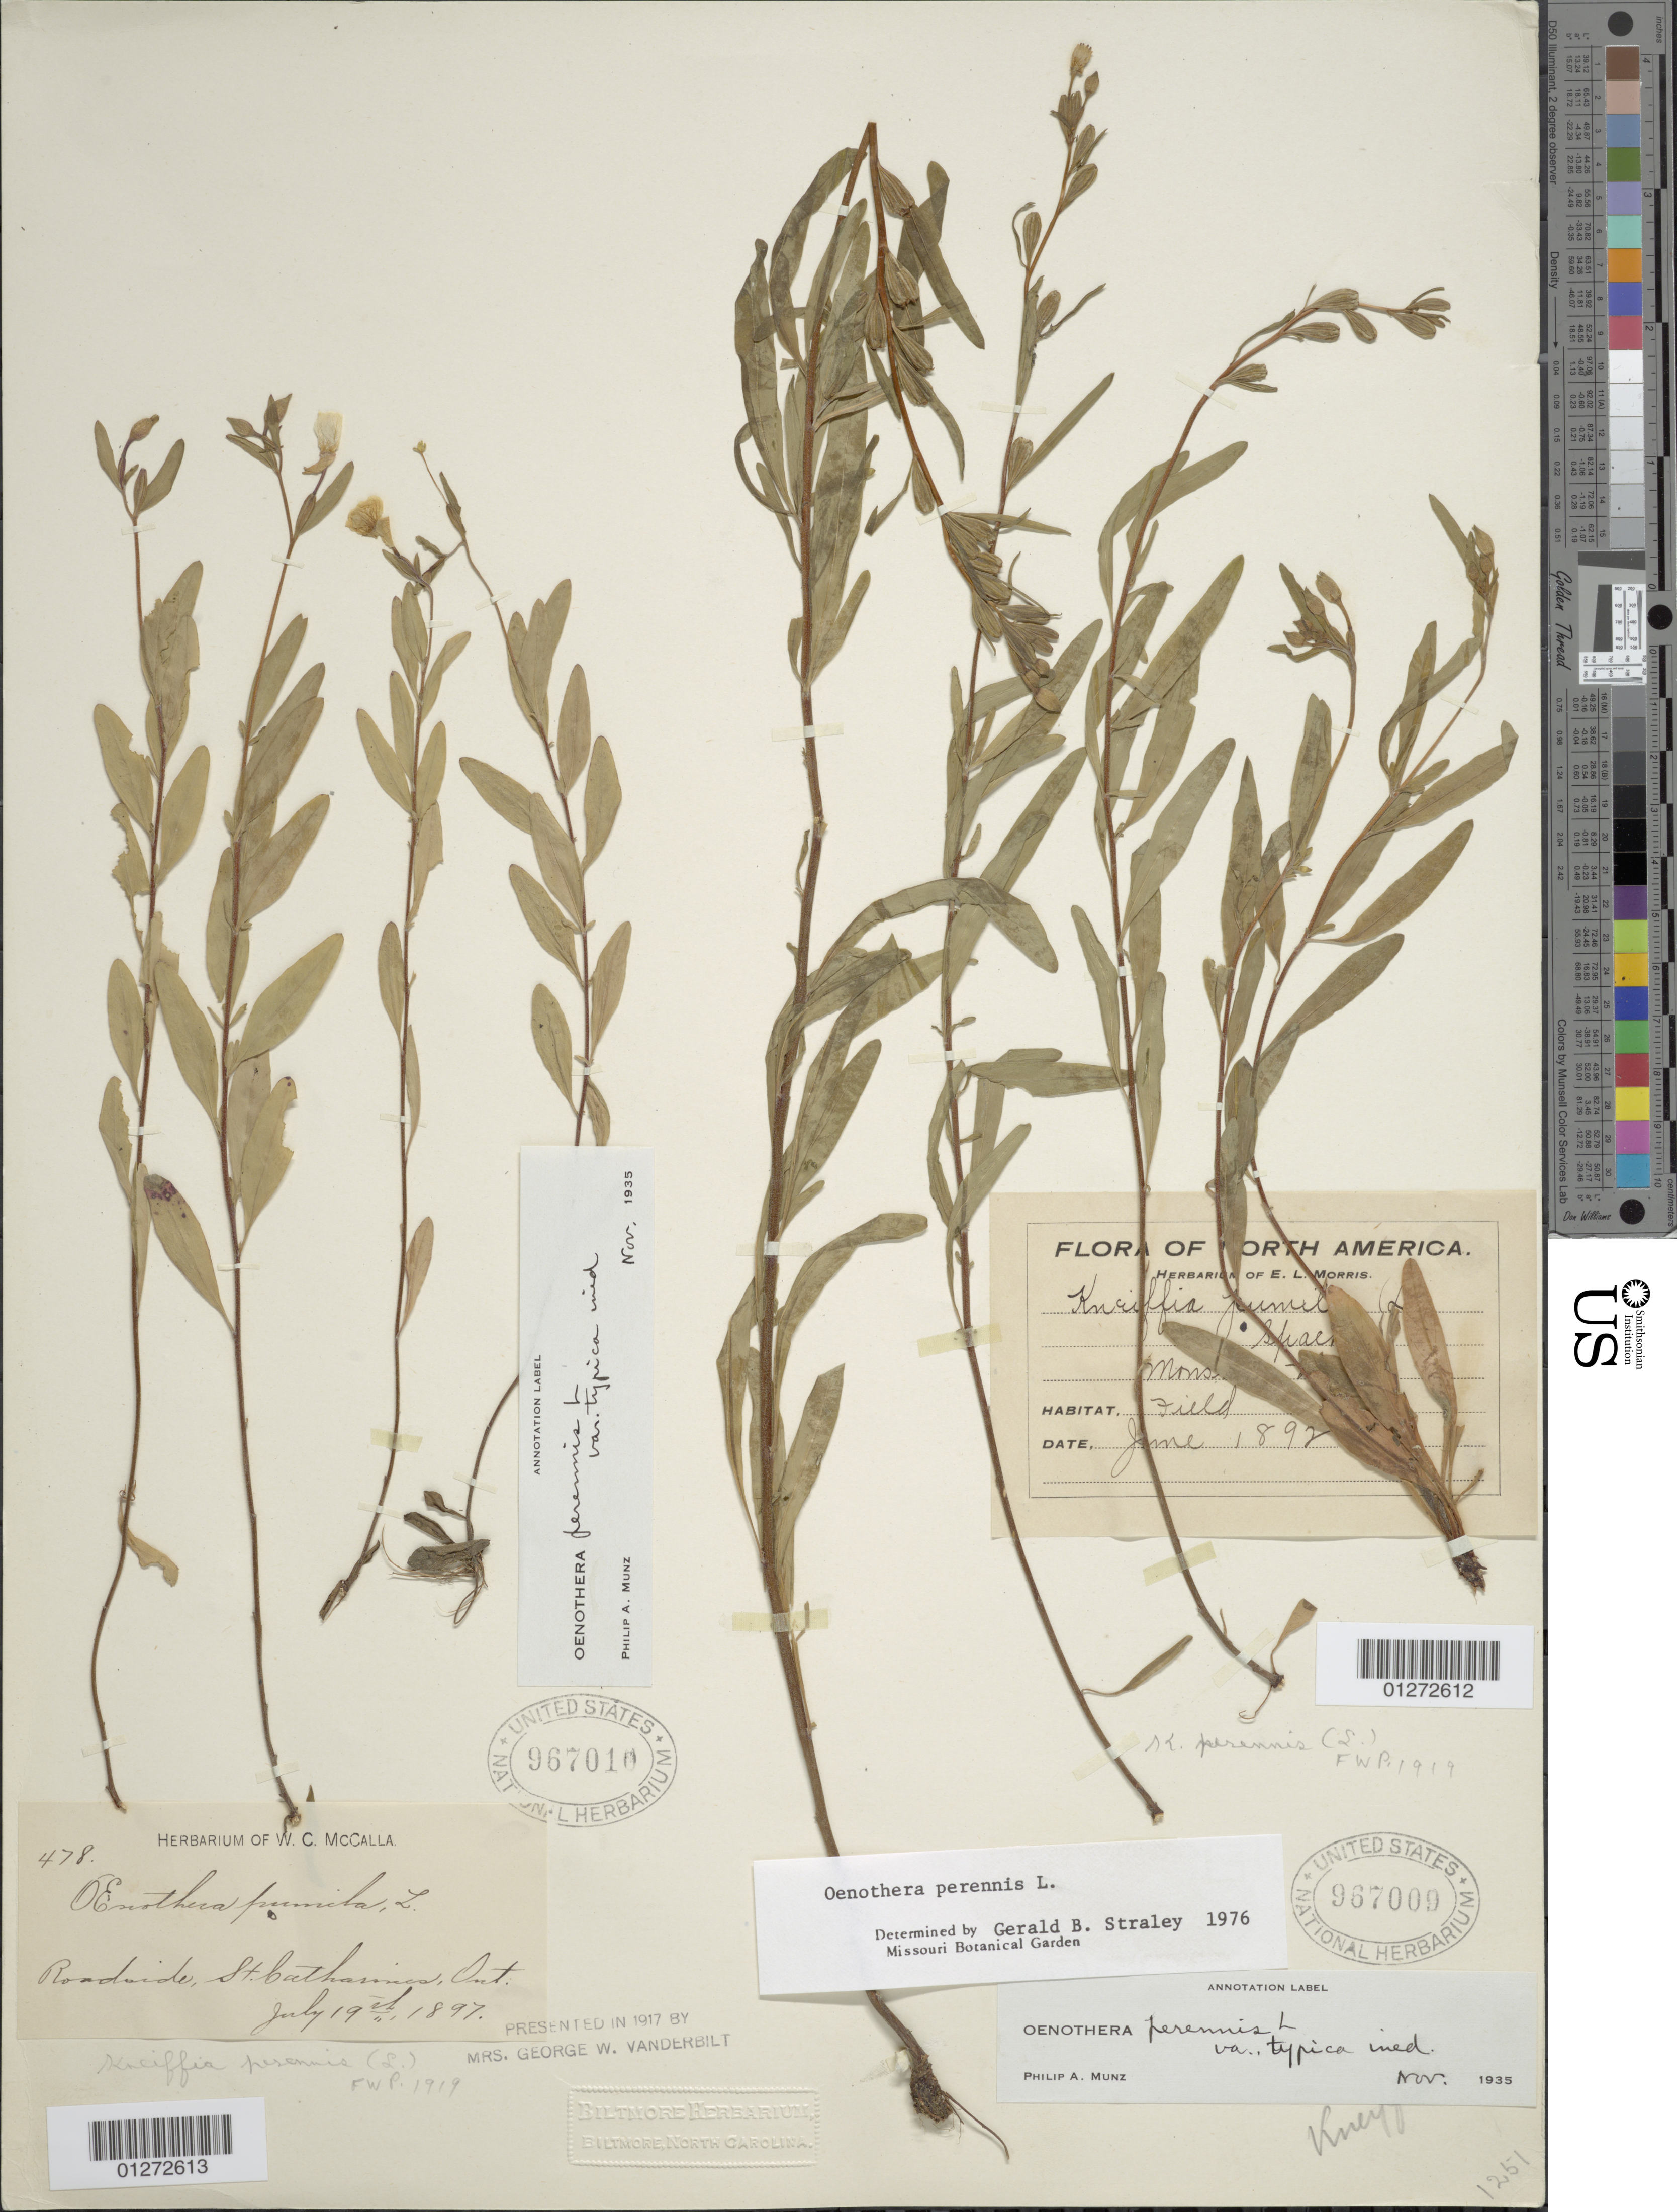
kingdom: Plantae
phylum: Tracheophyta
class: Magnoliopsida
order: Myrtales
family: Onagraceae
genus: Oenothera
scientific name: Oenothera perennis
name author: L.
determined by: Straley, G. B.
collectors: W. McCalla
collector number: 478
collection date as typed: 19 Jul 1897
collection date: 1897-07-19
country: Canada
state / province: Ontario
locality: St. Catherines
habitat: Roadside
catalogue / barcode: US 967010